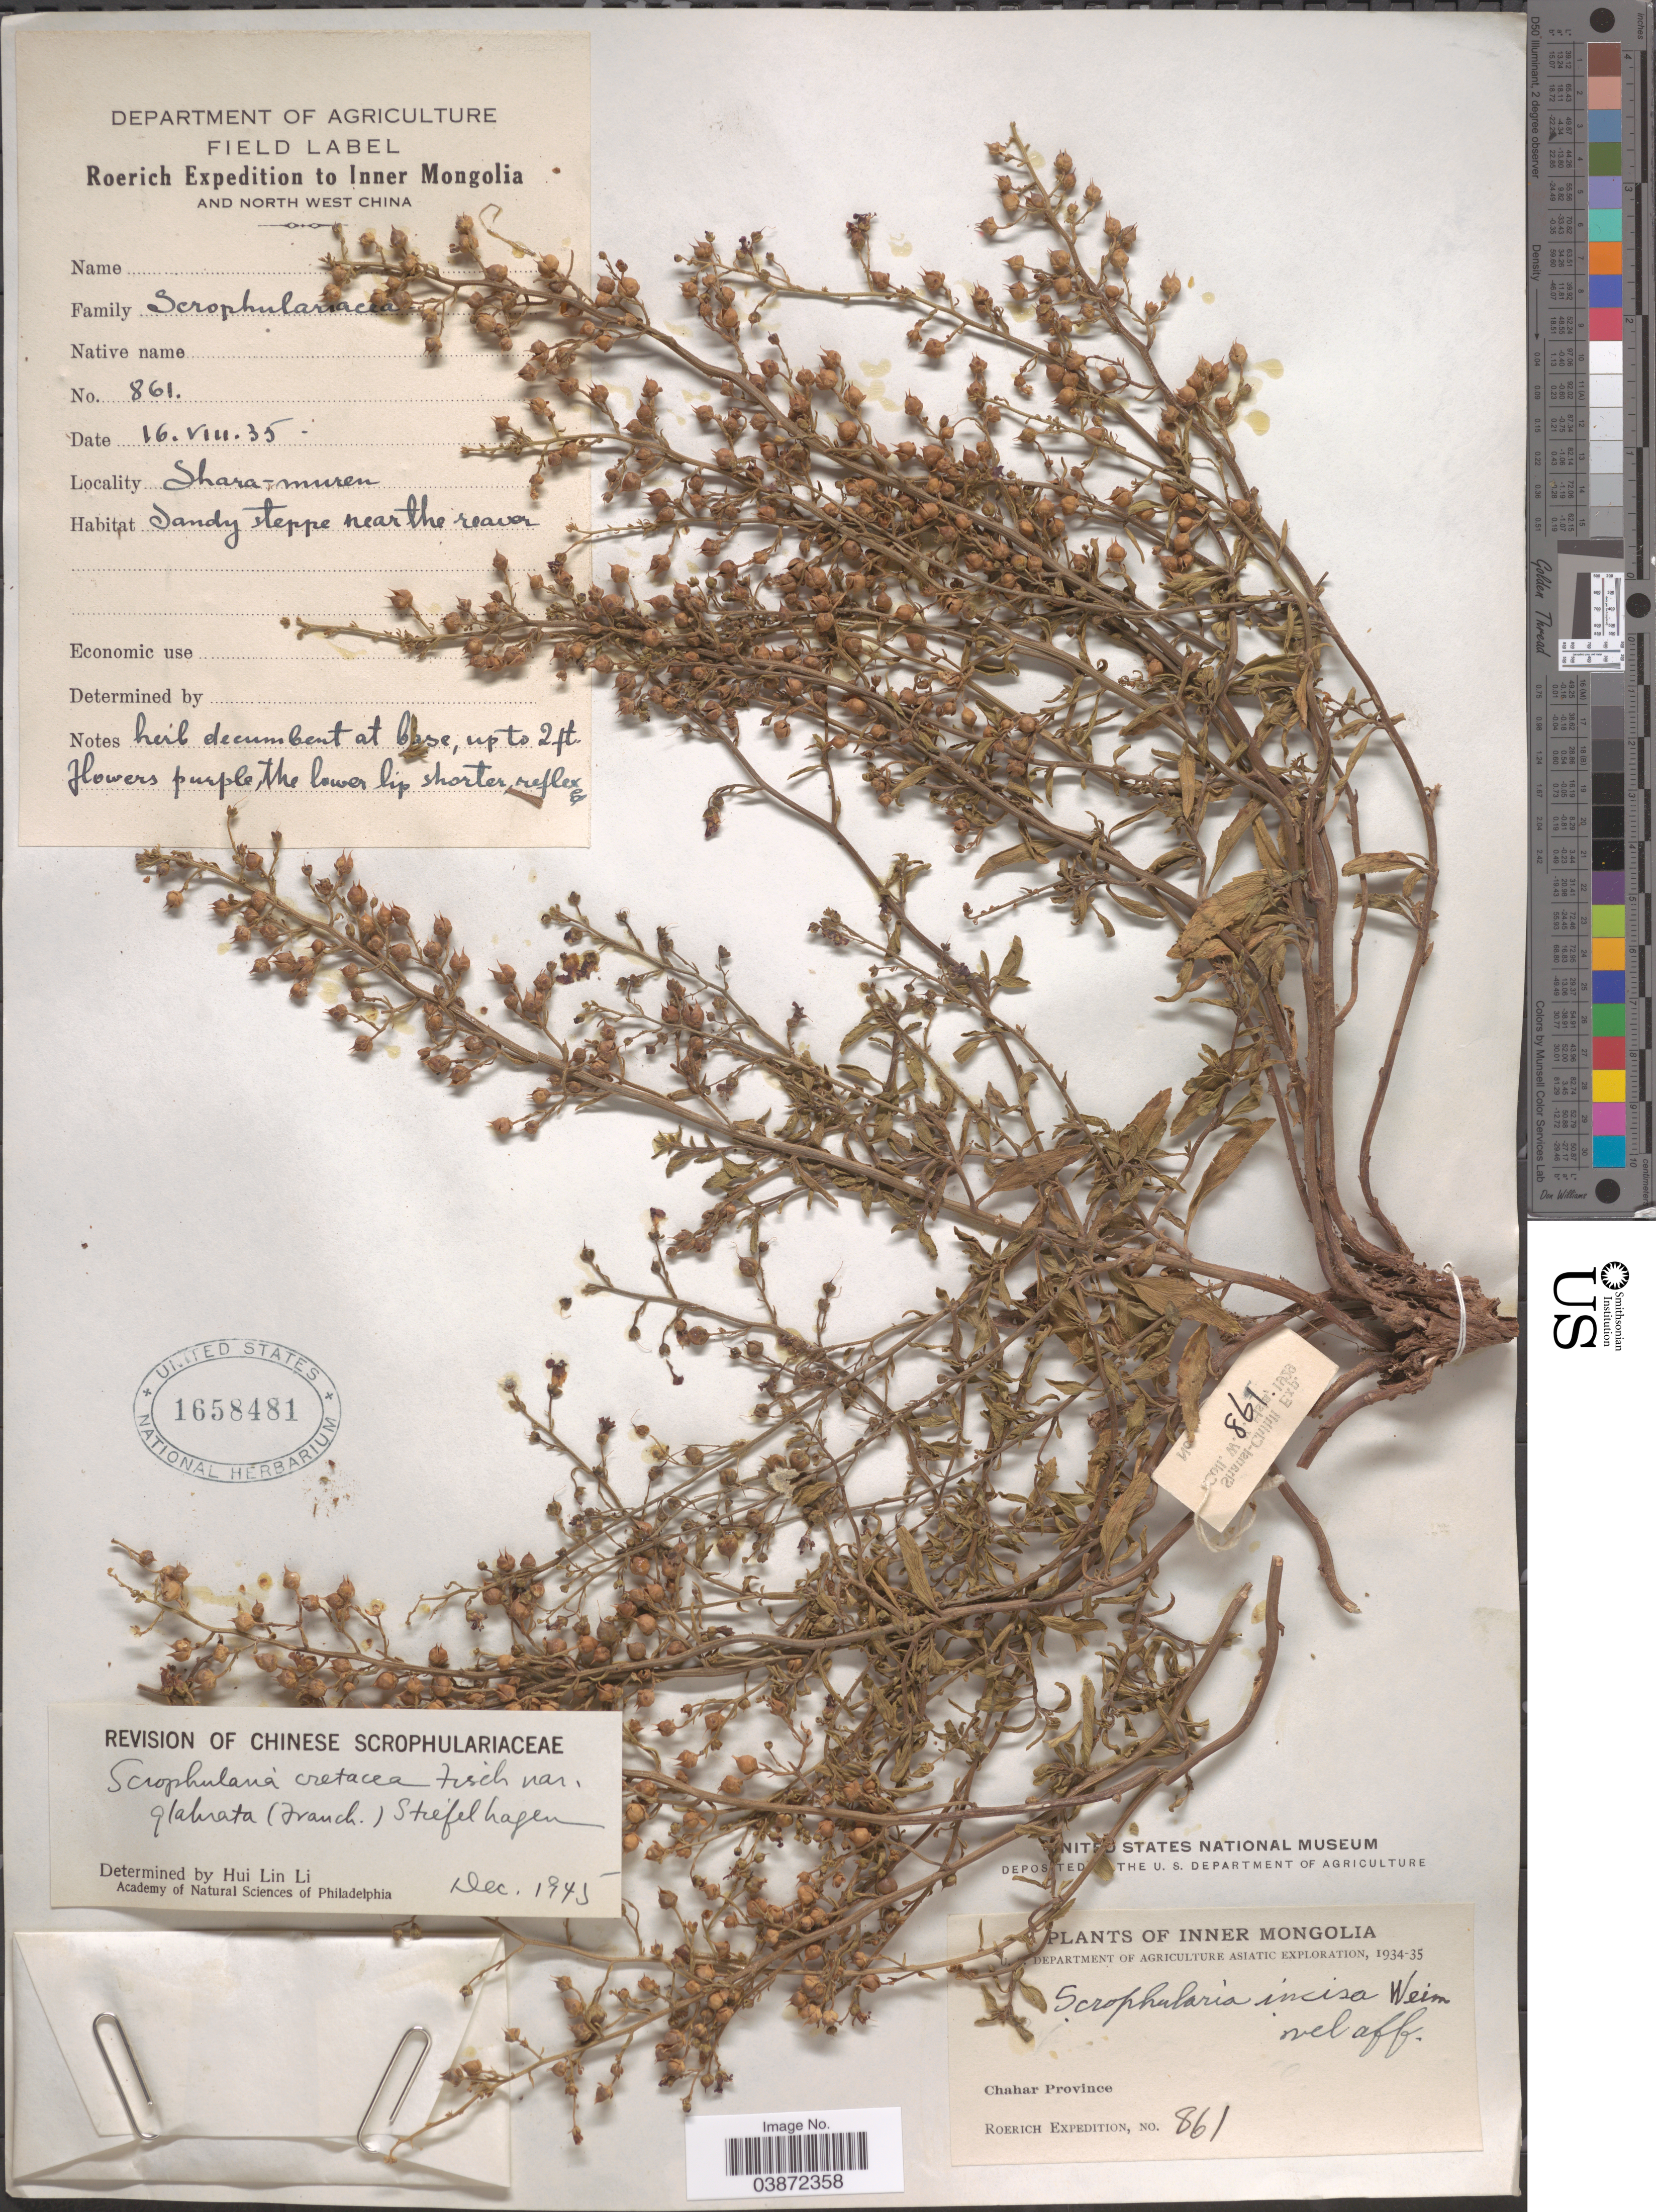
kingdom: Plantae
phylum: Tracheophyta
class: Magnoliopsida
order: Lamiales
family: Scrophulariaceae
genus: Scrophularia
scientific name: Scrophularia cretacea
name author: Fisch. ex Spreng.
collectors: Roerich Expedition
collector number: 861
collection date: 1935-08-16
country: China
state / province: Nei Monggol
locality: Inner Mongolia and North West China. Shara-muren. Chahar Province.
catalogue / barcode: US 1658481